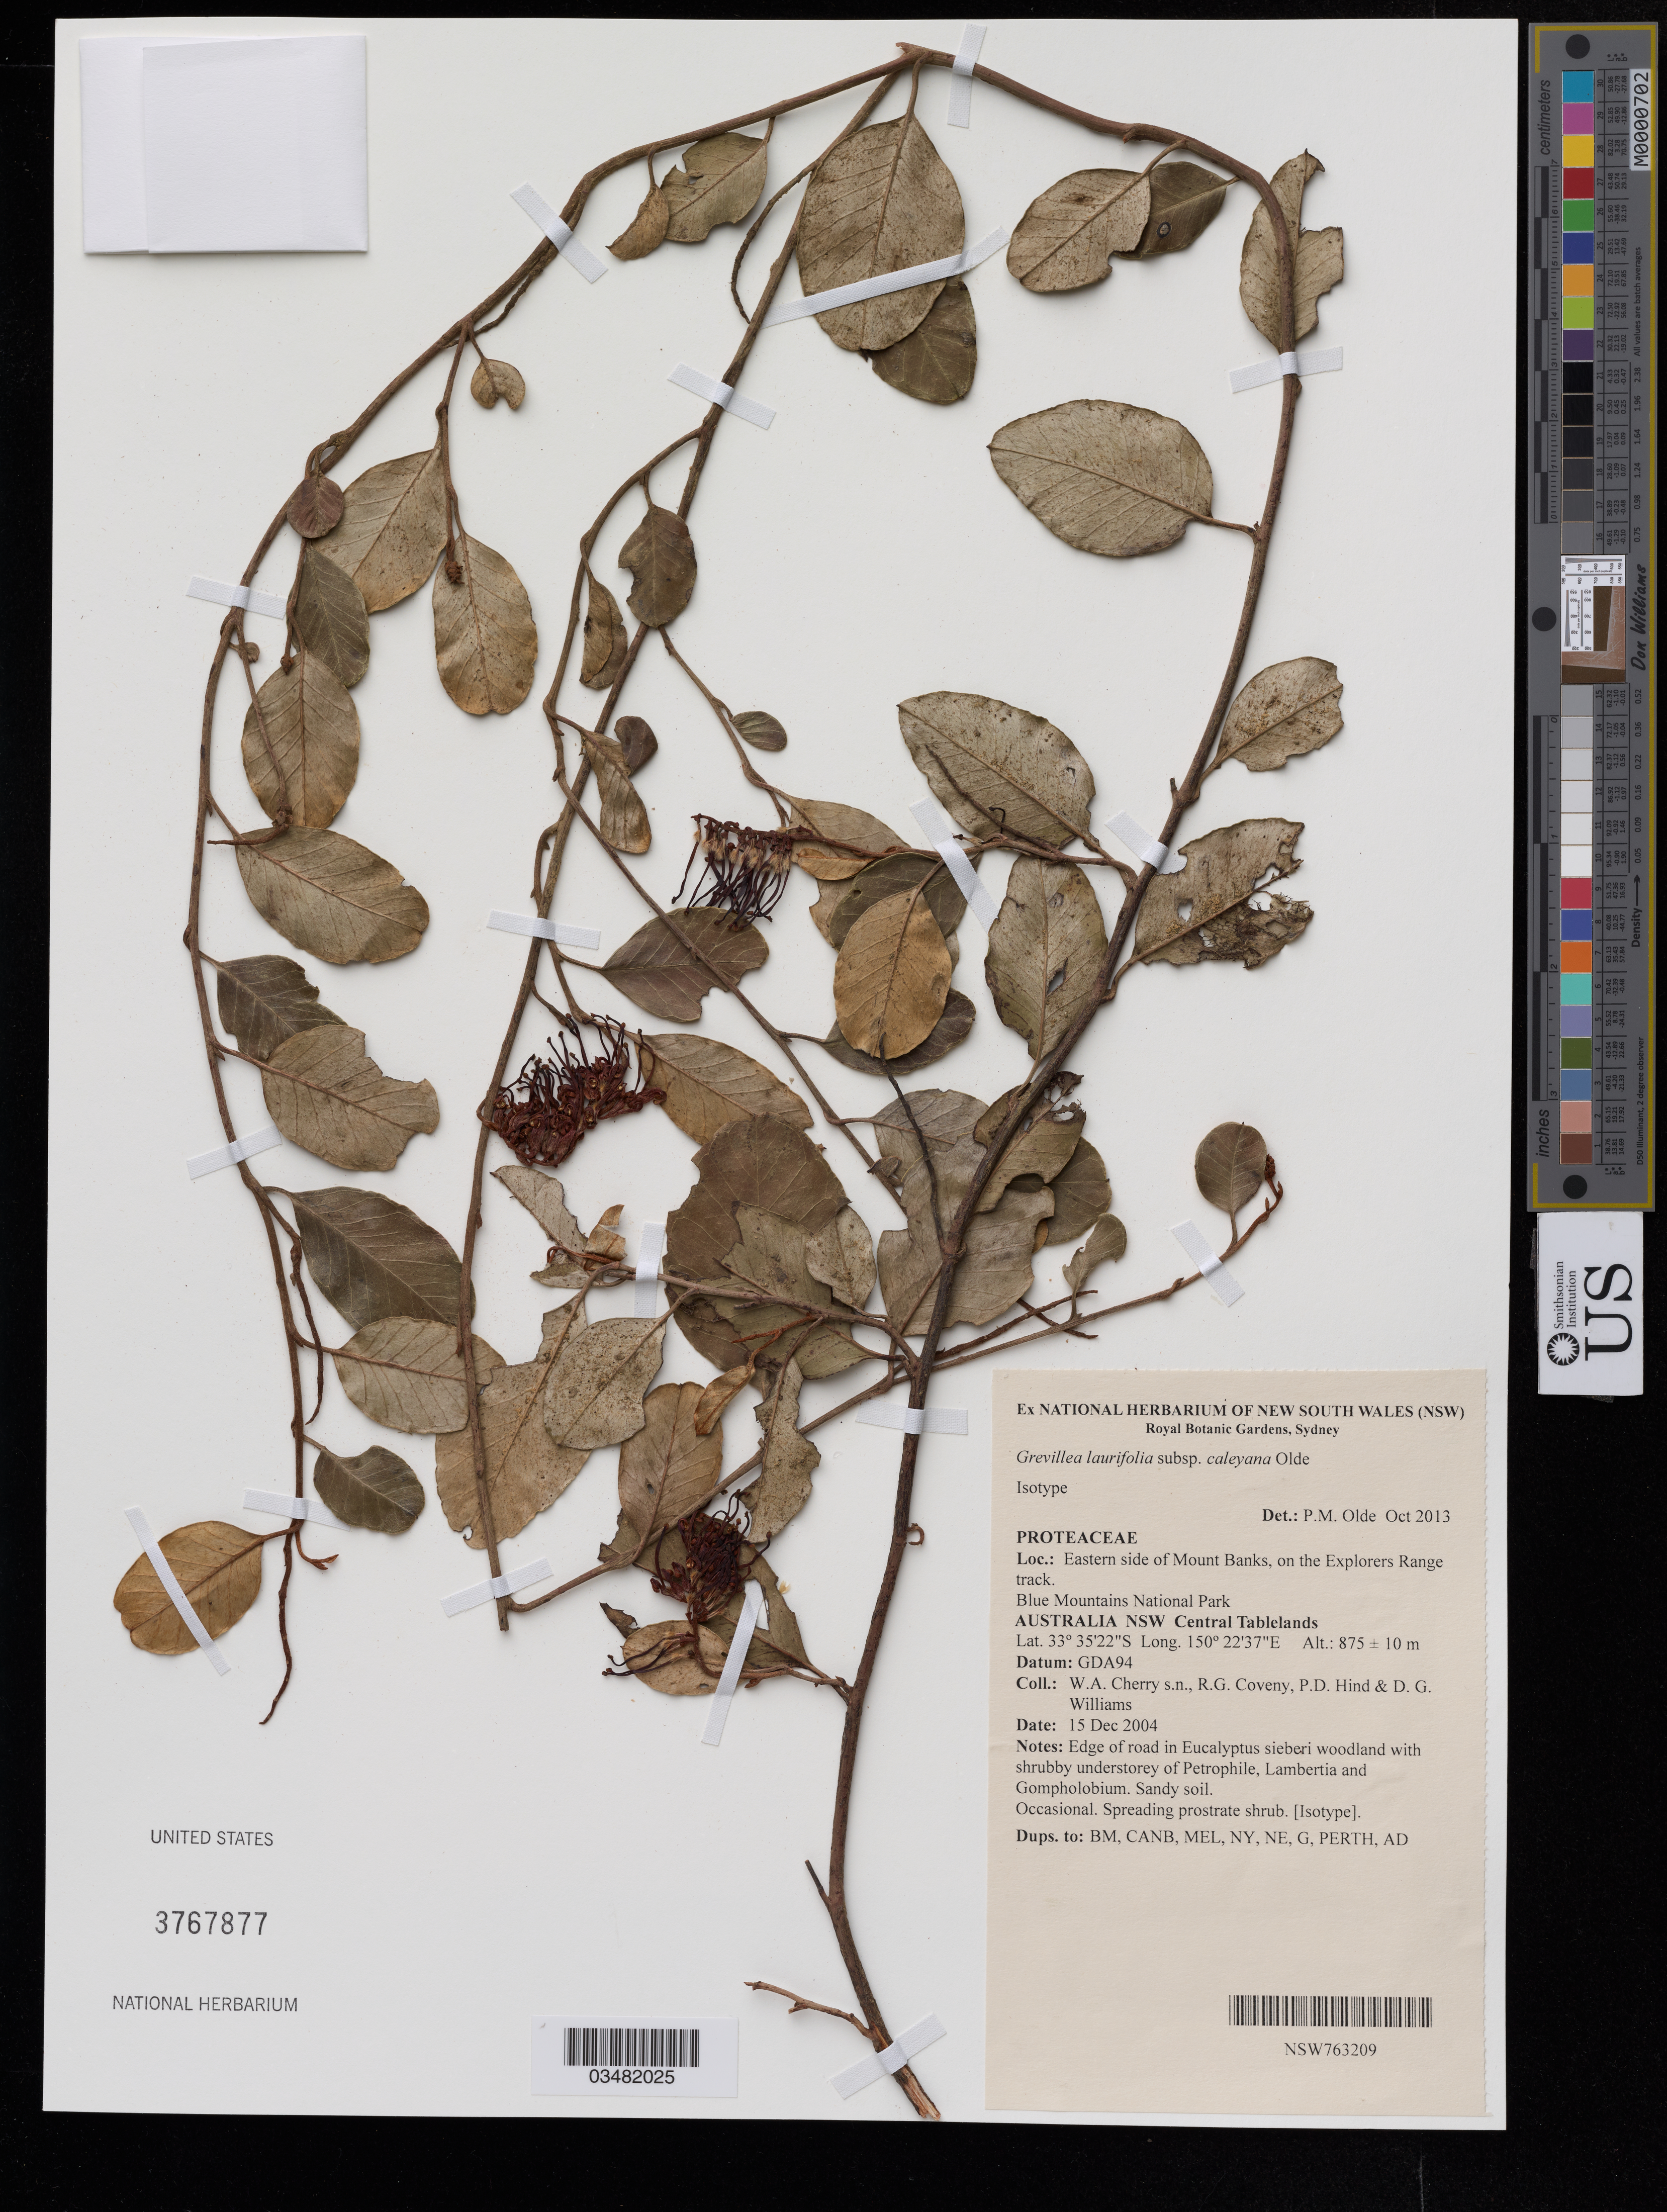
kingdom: Plantae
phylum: Tracheophyta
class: Magnoliopsida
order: Proteales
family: Proteaceae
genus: Grevillea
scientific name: Grevillea laurifolia subsp. caleyana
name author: Olde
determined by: Olde, P. M.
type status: Isotype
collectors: W. A. Cherry, R. Coveny, P. Hind & D. G. Williams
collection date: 2004-12-15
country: Australia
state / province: New South Wales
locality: Eastern side of Mount Banks, on explorers Range track. Central Tablelands.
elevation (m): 875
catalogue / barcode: US 3767877